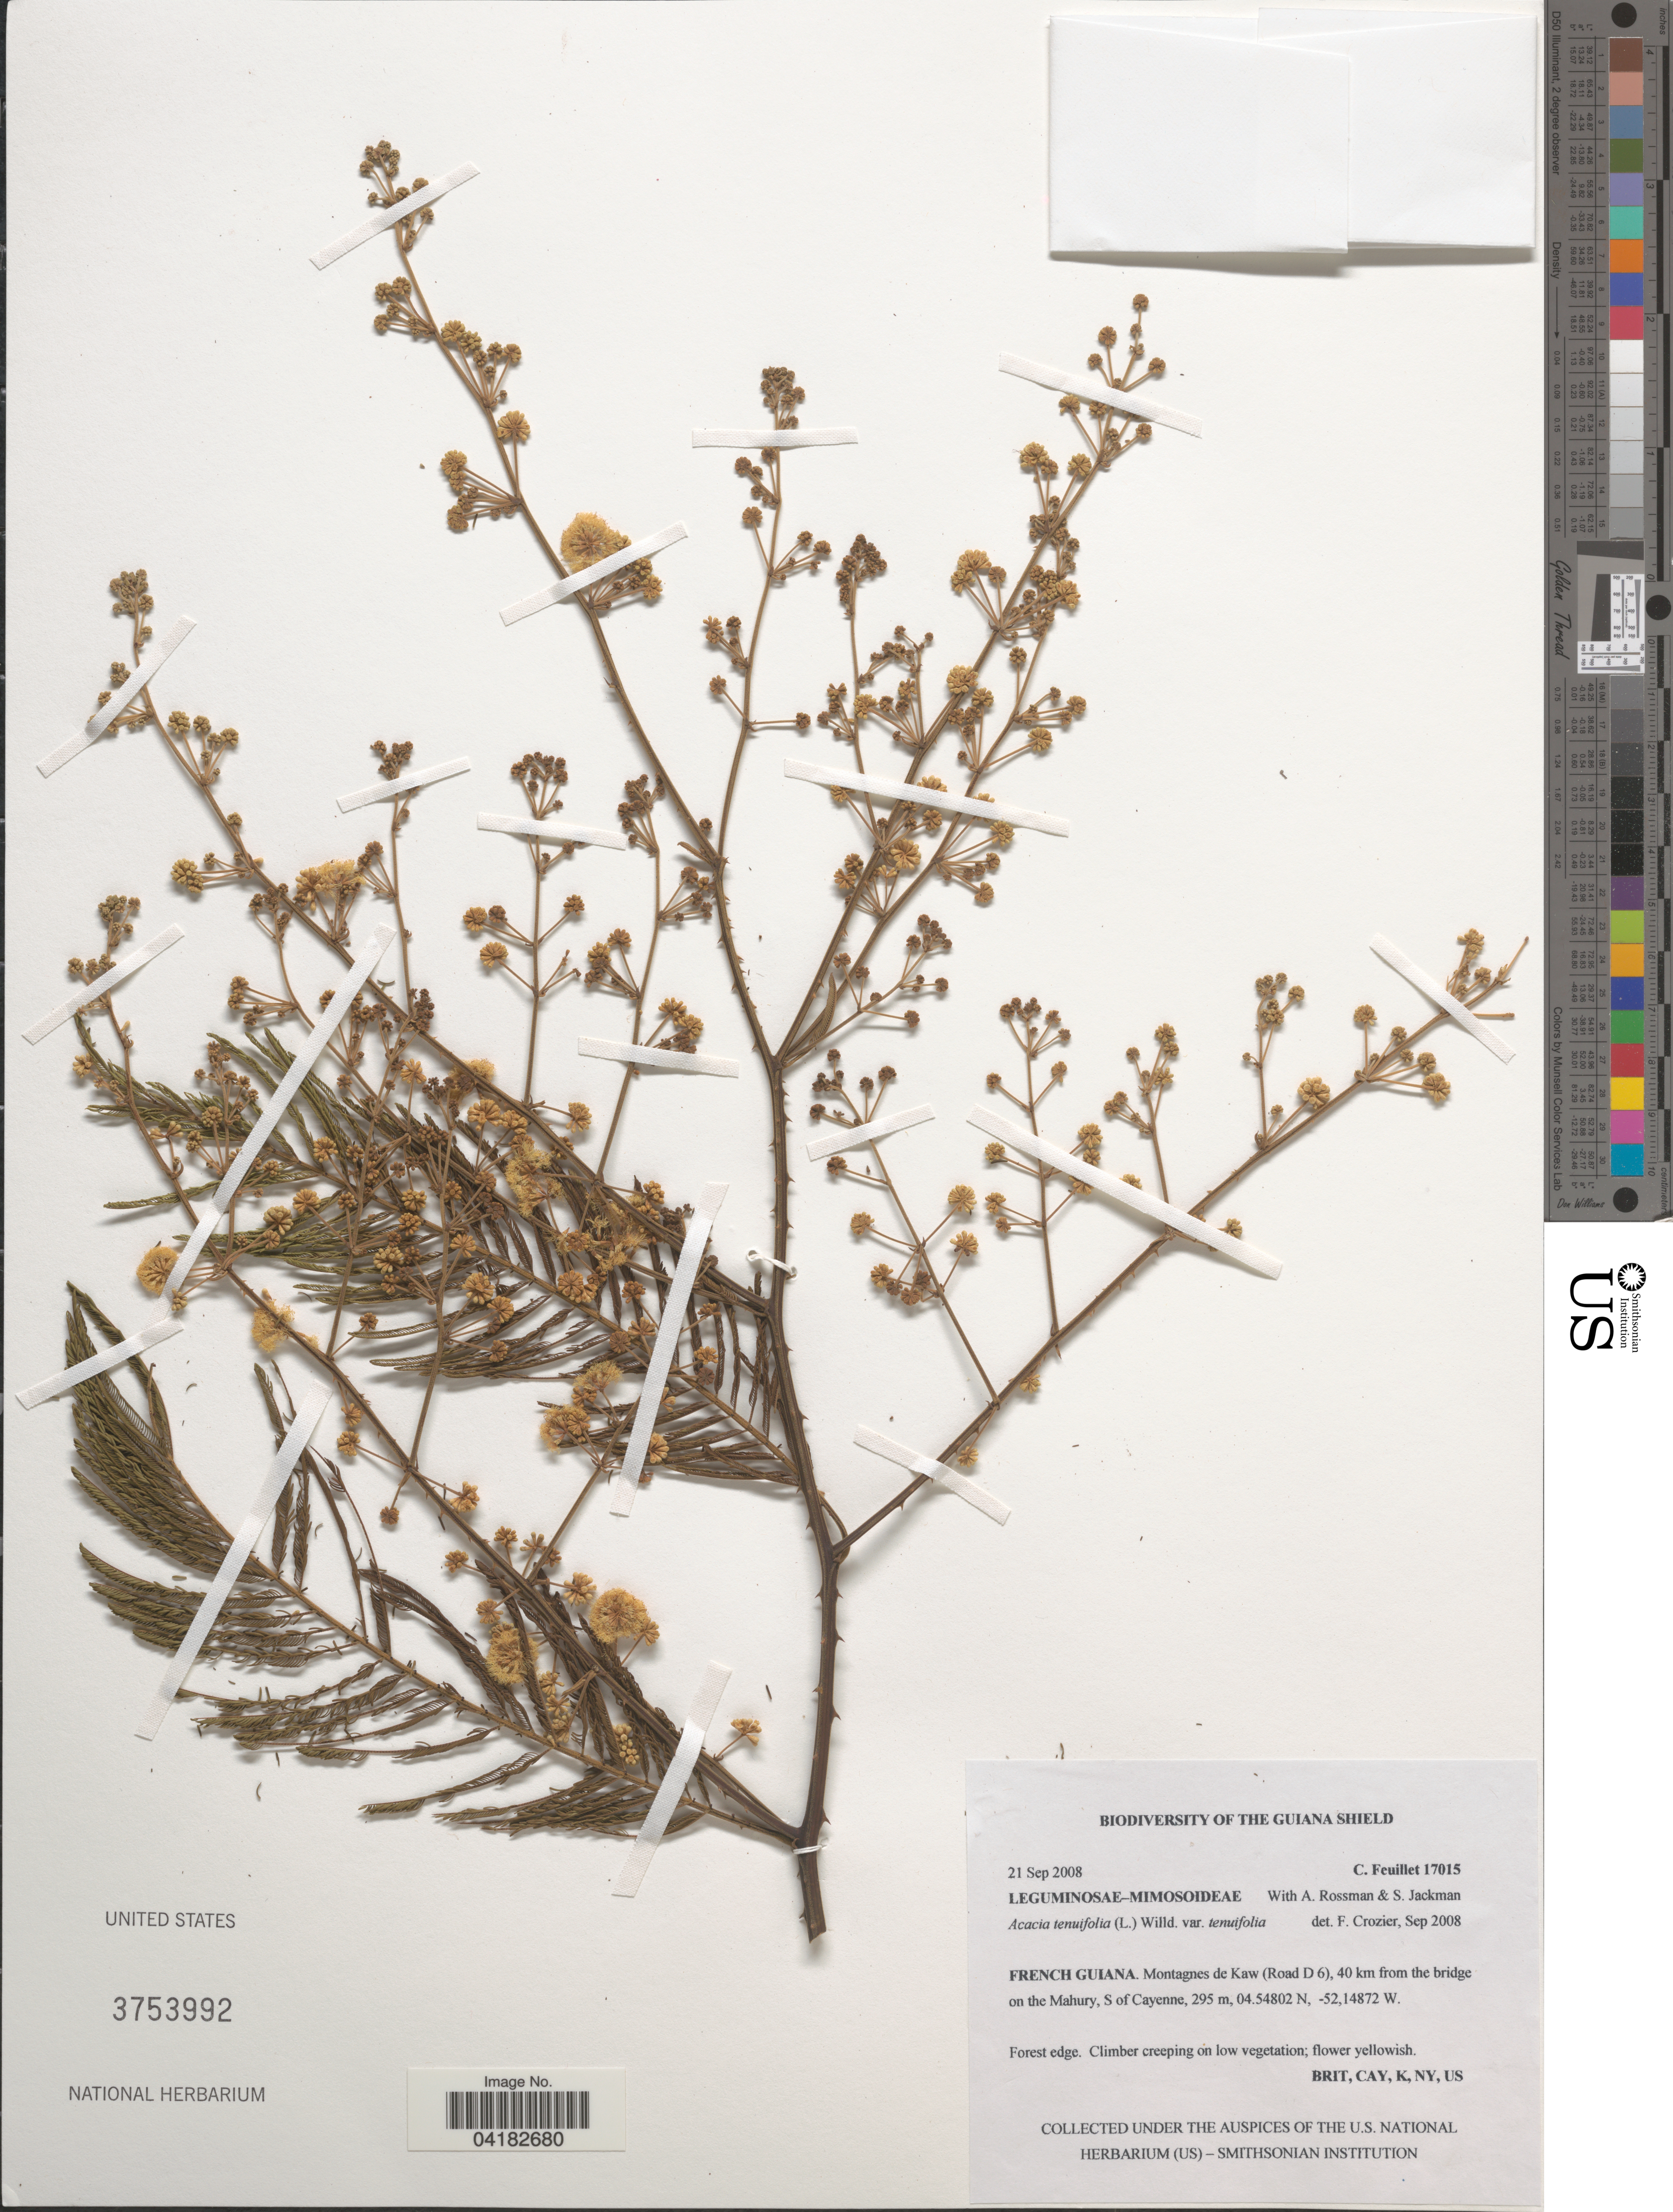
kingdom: Plantae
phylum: Tracheophyta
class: Magnoliopsida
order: Fabales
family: Fabaceae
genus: Senegalia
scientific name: Senegalia tenuifolia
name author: (L.) Britton & Rose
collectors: C. Feuillet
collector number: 17015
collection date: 2008-09-21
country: French Guiana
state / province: Cayenne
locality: The Guiana Shield. Montagnes de Kaw (Road D 6), 40 km from the bridge on the Mahury, S of Cayenne.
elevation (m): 295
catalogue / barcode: US 3753992